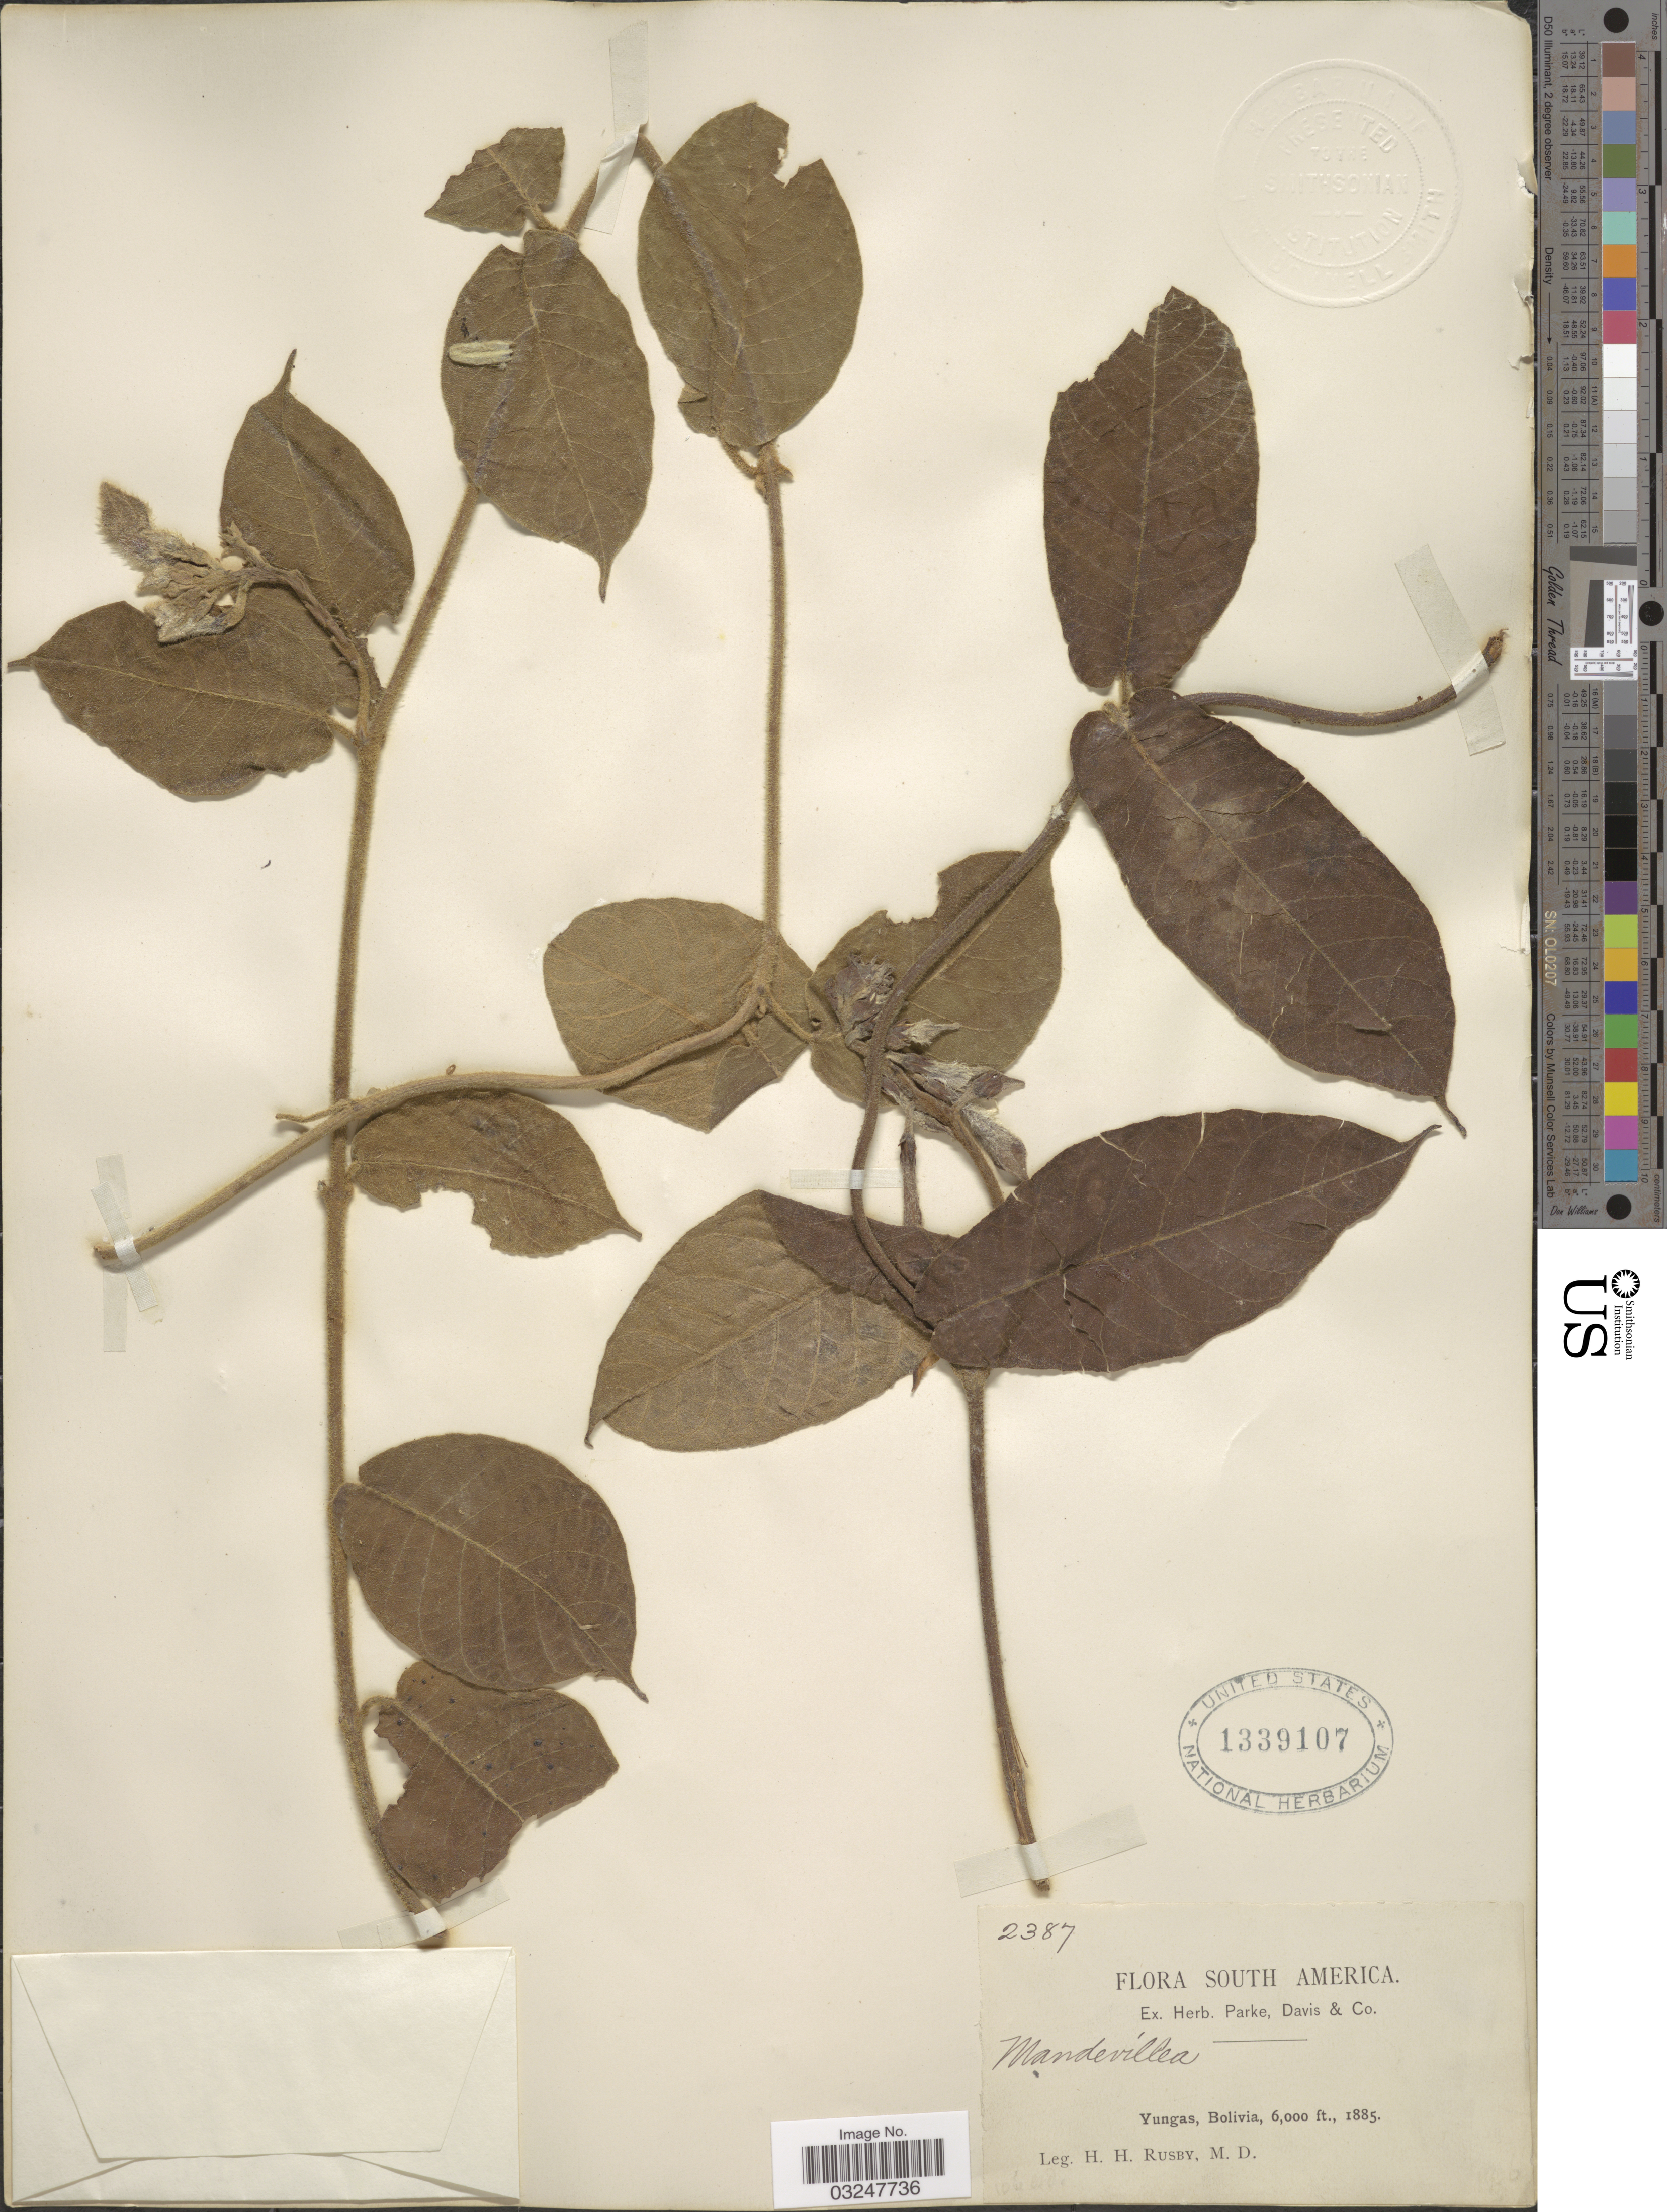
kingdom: Plantae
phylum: Tracheophyta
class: Magnoliopsida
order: Gentianales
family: Apocynaceae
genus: Mandevilla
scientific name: Mandevilla hirsuta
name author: (Rich.) K. Schum.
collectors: H. H. Rusby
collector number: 2387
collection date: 1885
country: Bolivia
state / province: La Paz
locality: Yungas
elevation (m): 1829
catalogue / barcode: US 1339107